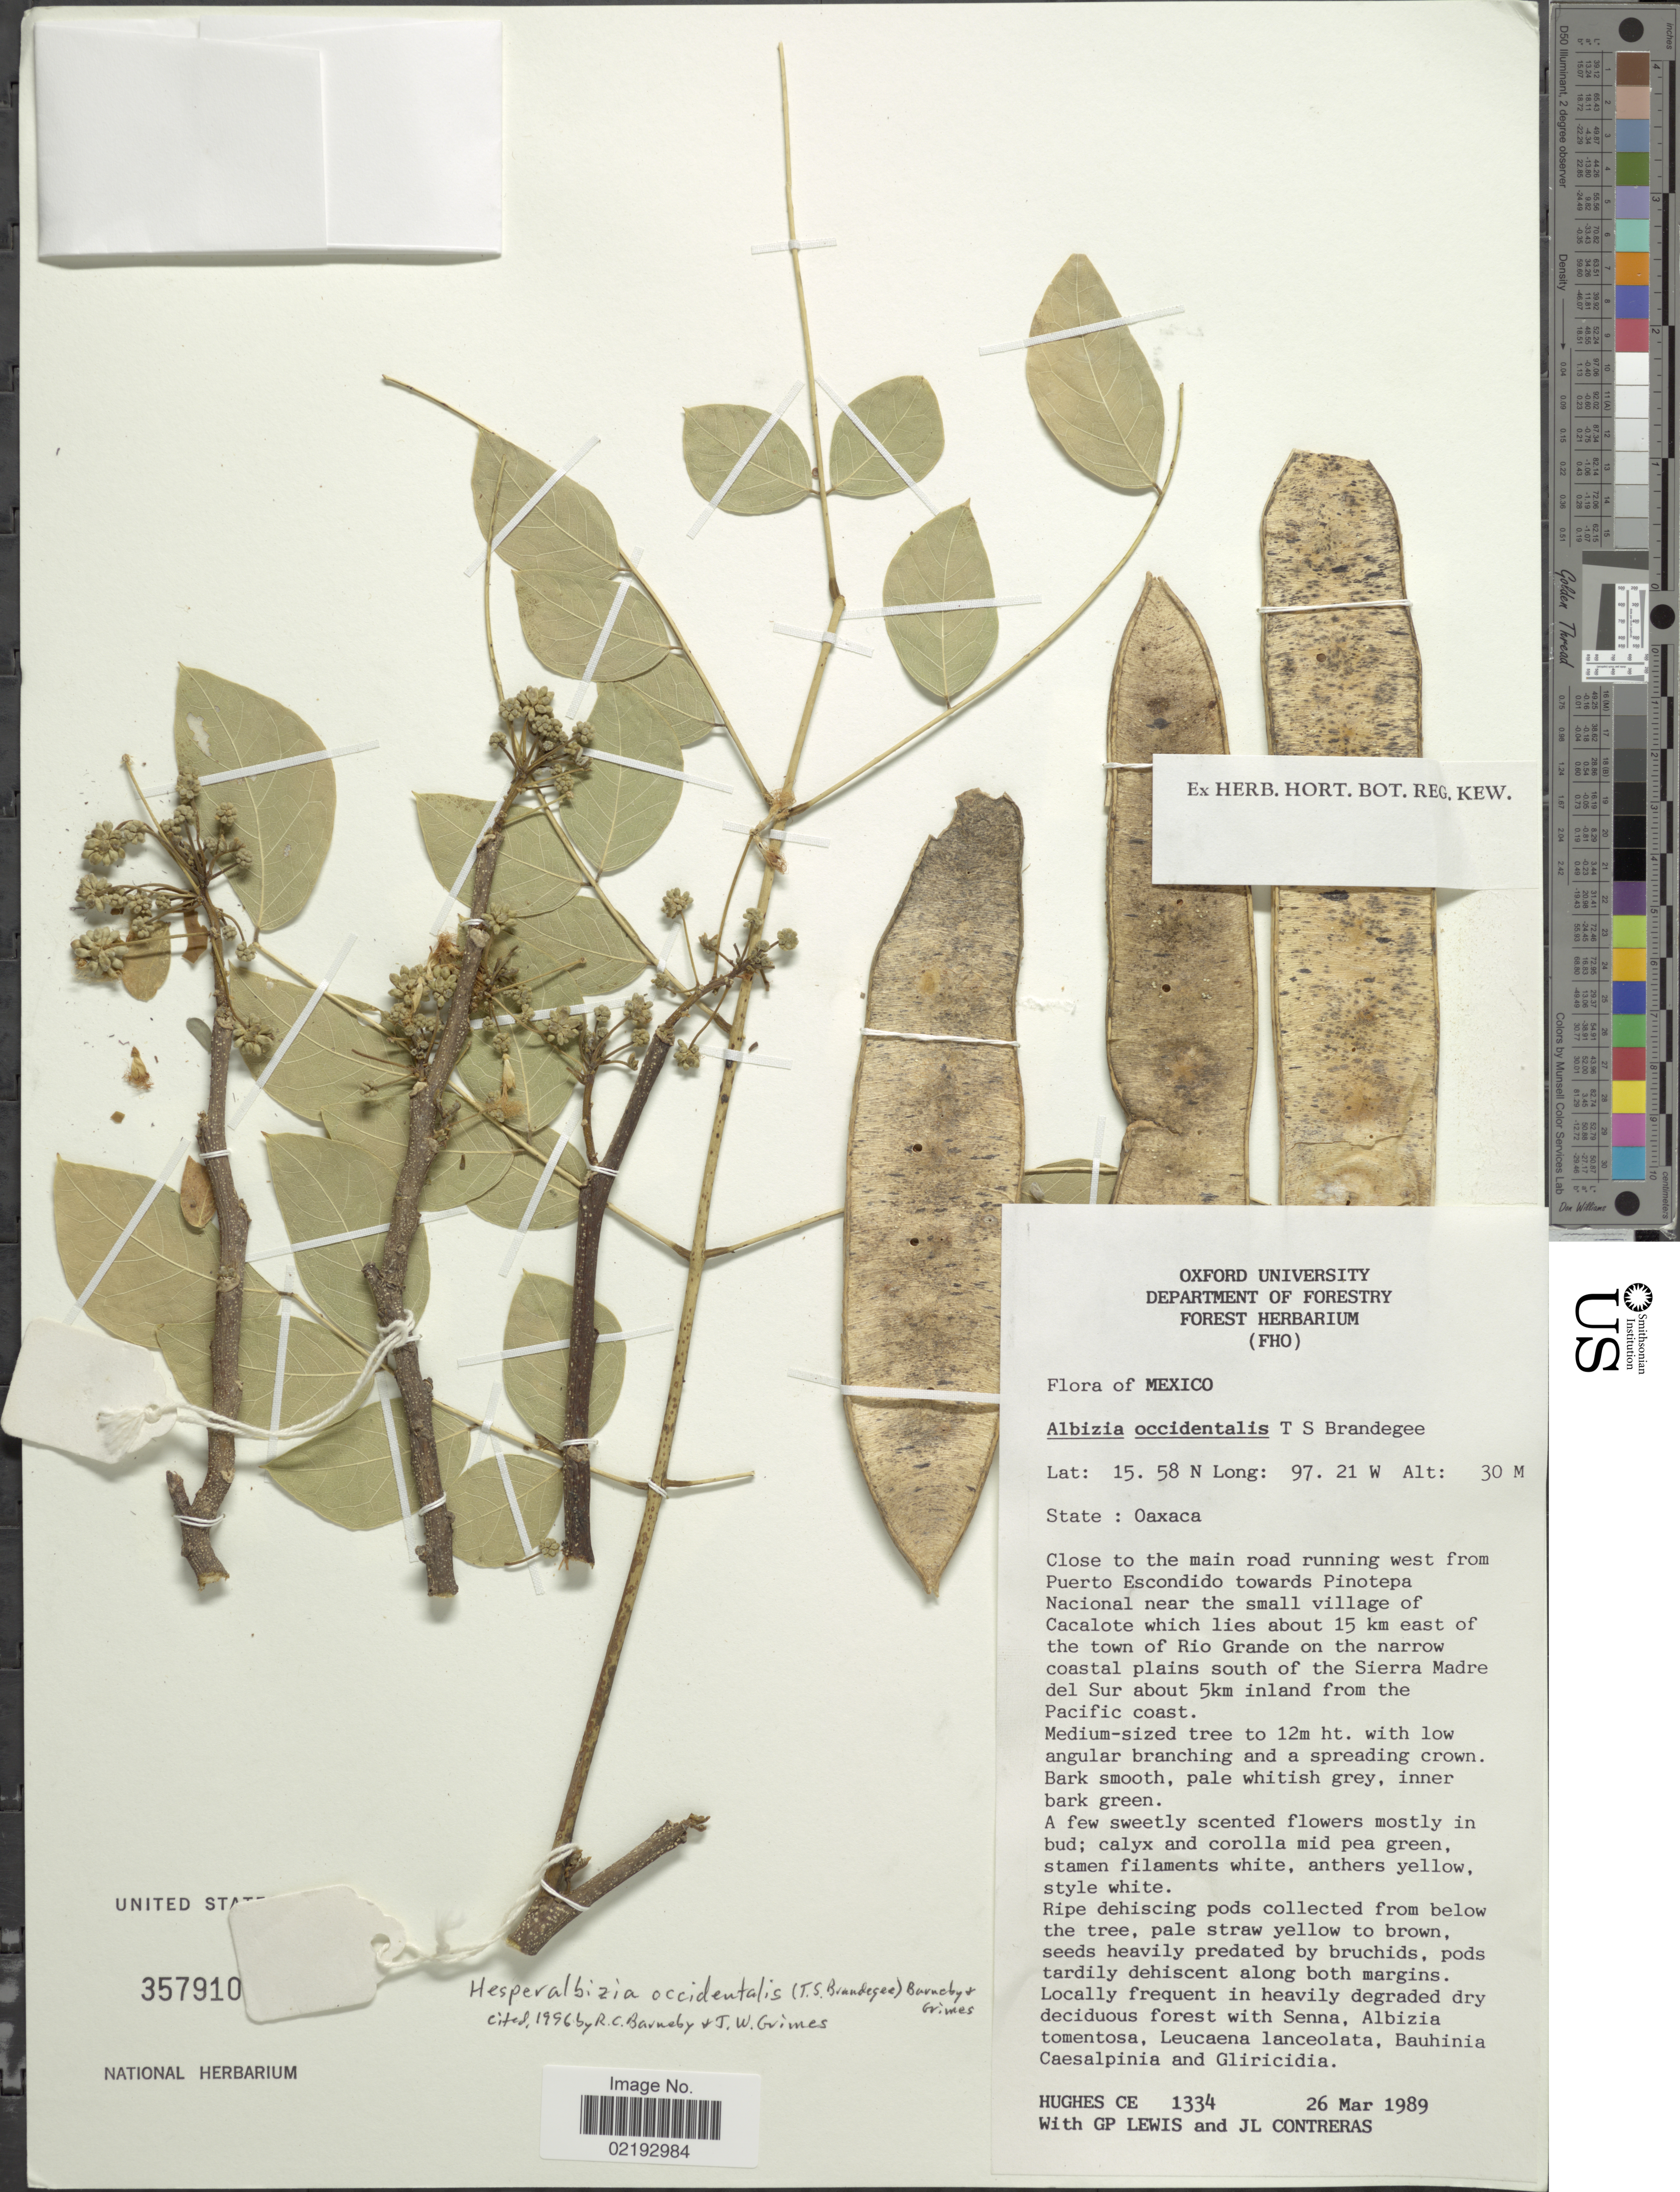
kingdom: Plantae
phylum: Tracheophyta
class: Magnoliopsida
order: Fabales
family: Fabaceae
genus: Hesperalbizia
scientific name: Hesperalbizia occidentalis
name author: (Brandegee) Barneby & J.W. Grimes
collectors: C. E. Hughes, G. P. Lewis & J. Contreras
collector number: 1334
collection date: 1989-03-26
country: Mexico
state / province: Oaxaca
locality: Close to the main road running west from Puerto Escondido towards Pinotepa Nacional near the small village of Cacalote wich lies about 15 km east of the town of Rio Grande on the narrow coastal plains south of the Sierra Madre del Sur about 5 km inland from the Pacific Coast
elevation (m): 30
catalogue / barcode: US 357910